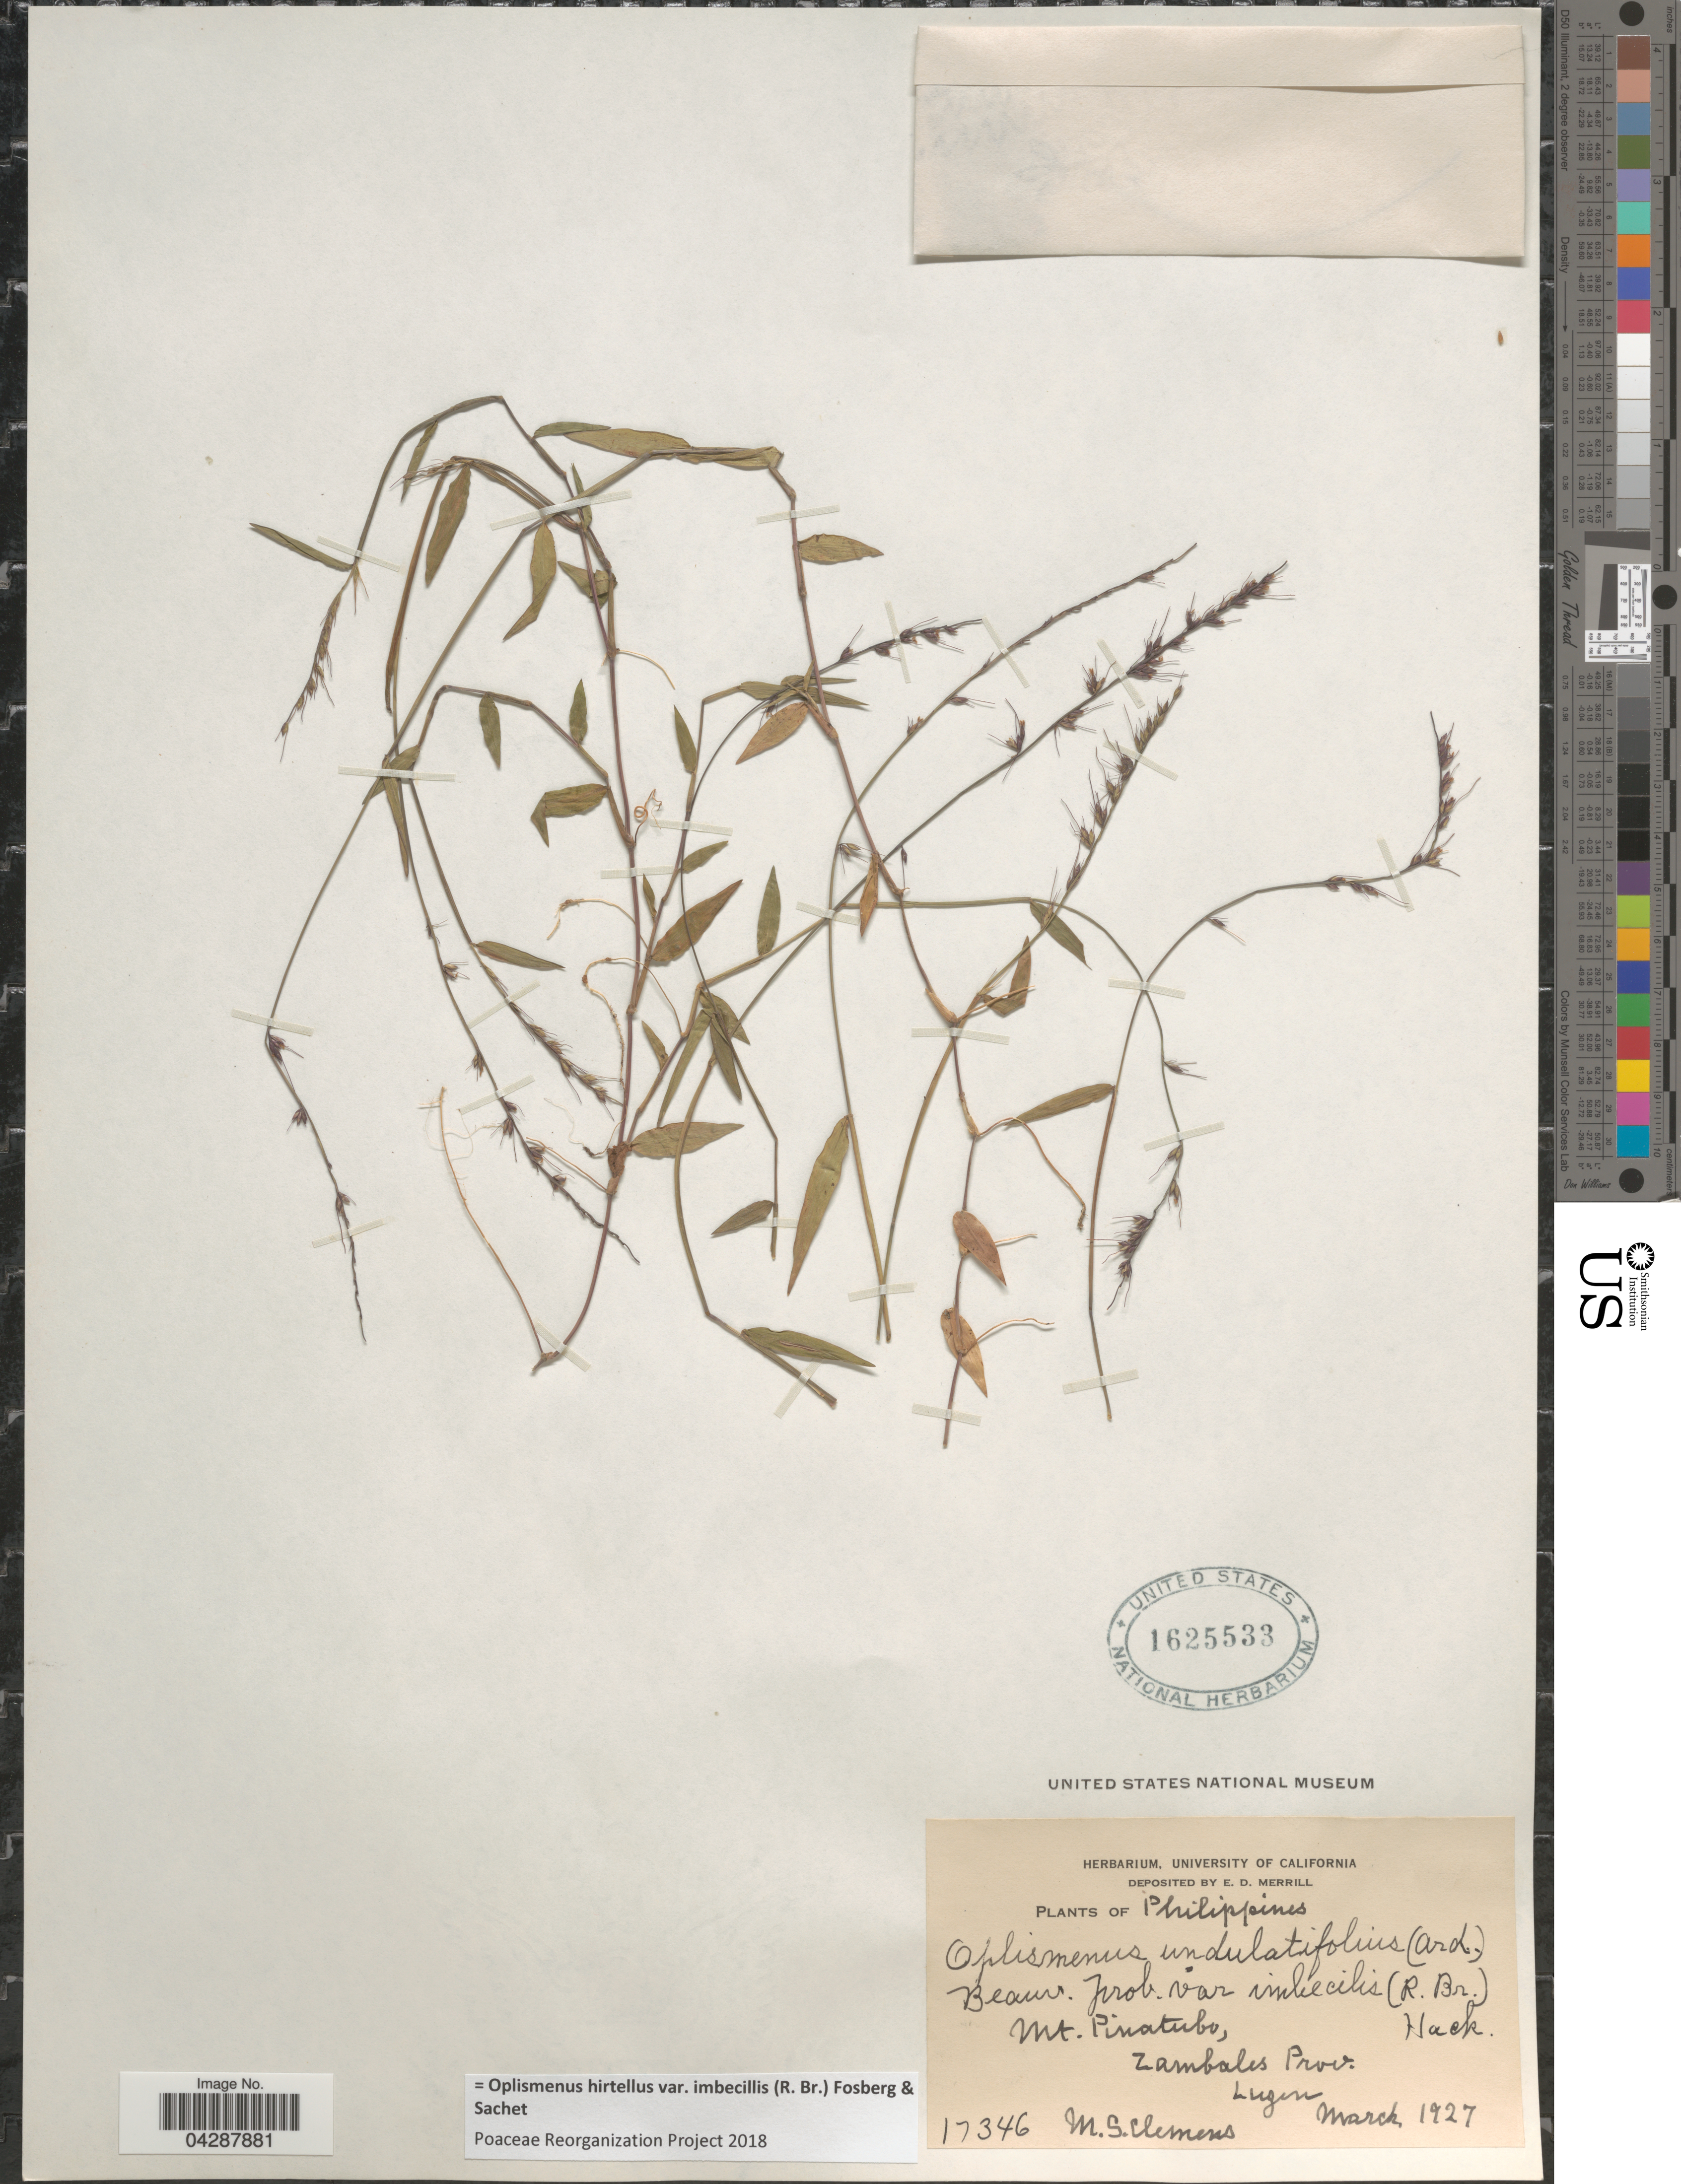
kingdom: Plantae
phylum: Tracheophyta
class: Liliopsida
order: Poales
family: Poaceae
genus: Oplismenus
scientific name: Oplismenus hirtellus var. imbecillis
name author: (R. Br.) Fosberg & Sachet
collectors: M. S. Clemens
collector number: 17346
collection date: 1927-03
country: Philippines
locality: Mt. Pinatubo, Zambales Prov. Luzon.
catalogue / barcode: US 1625533